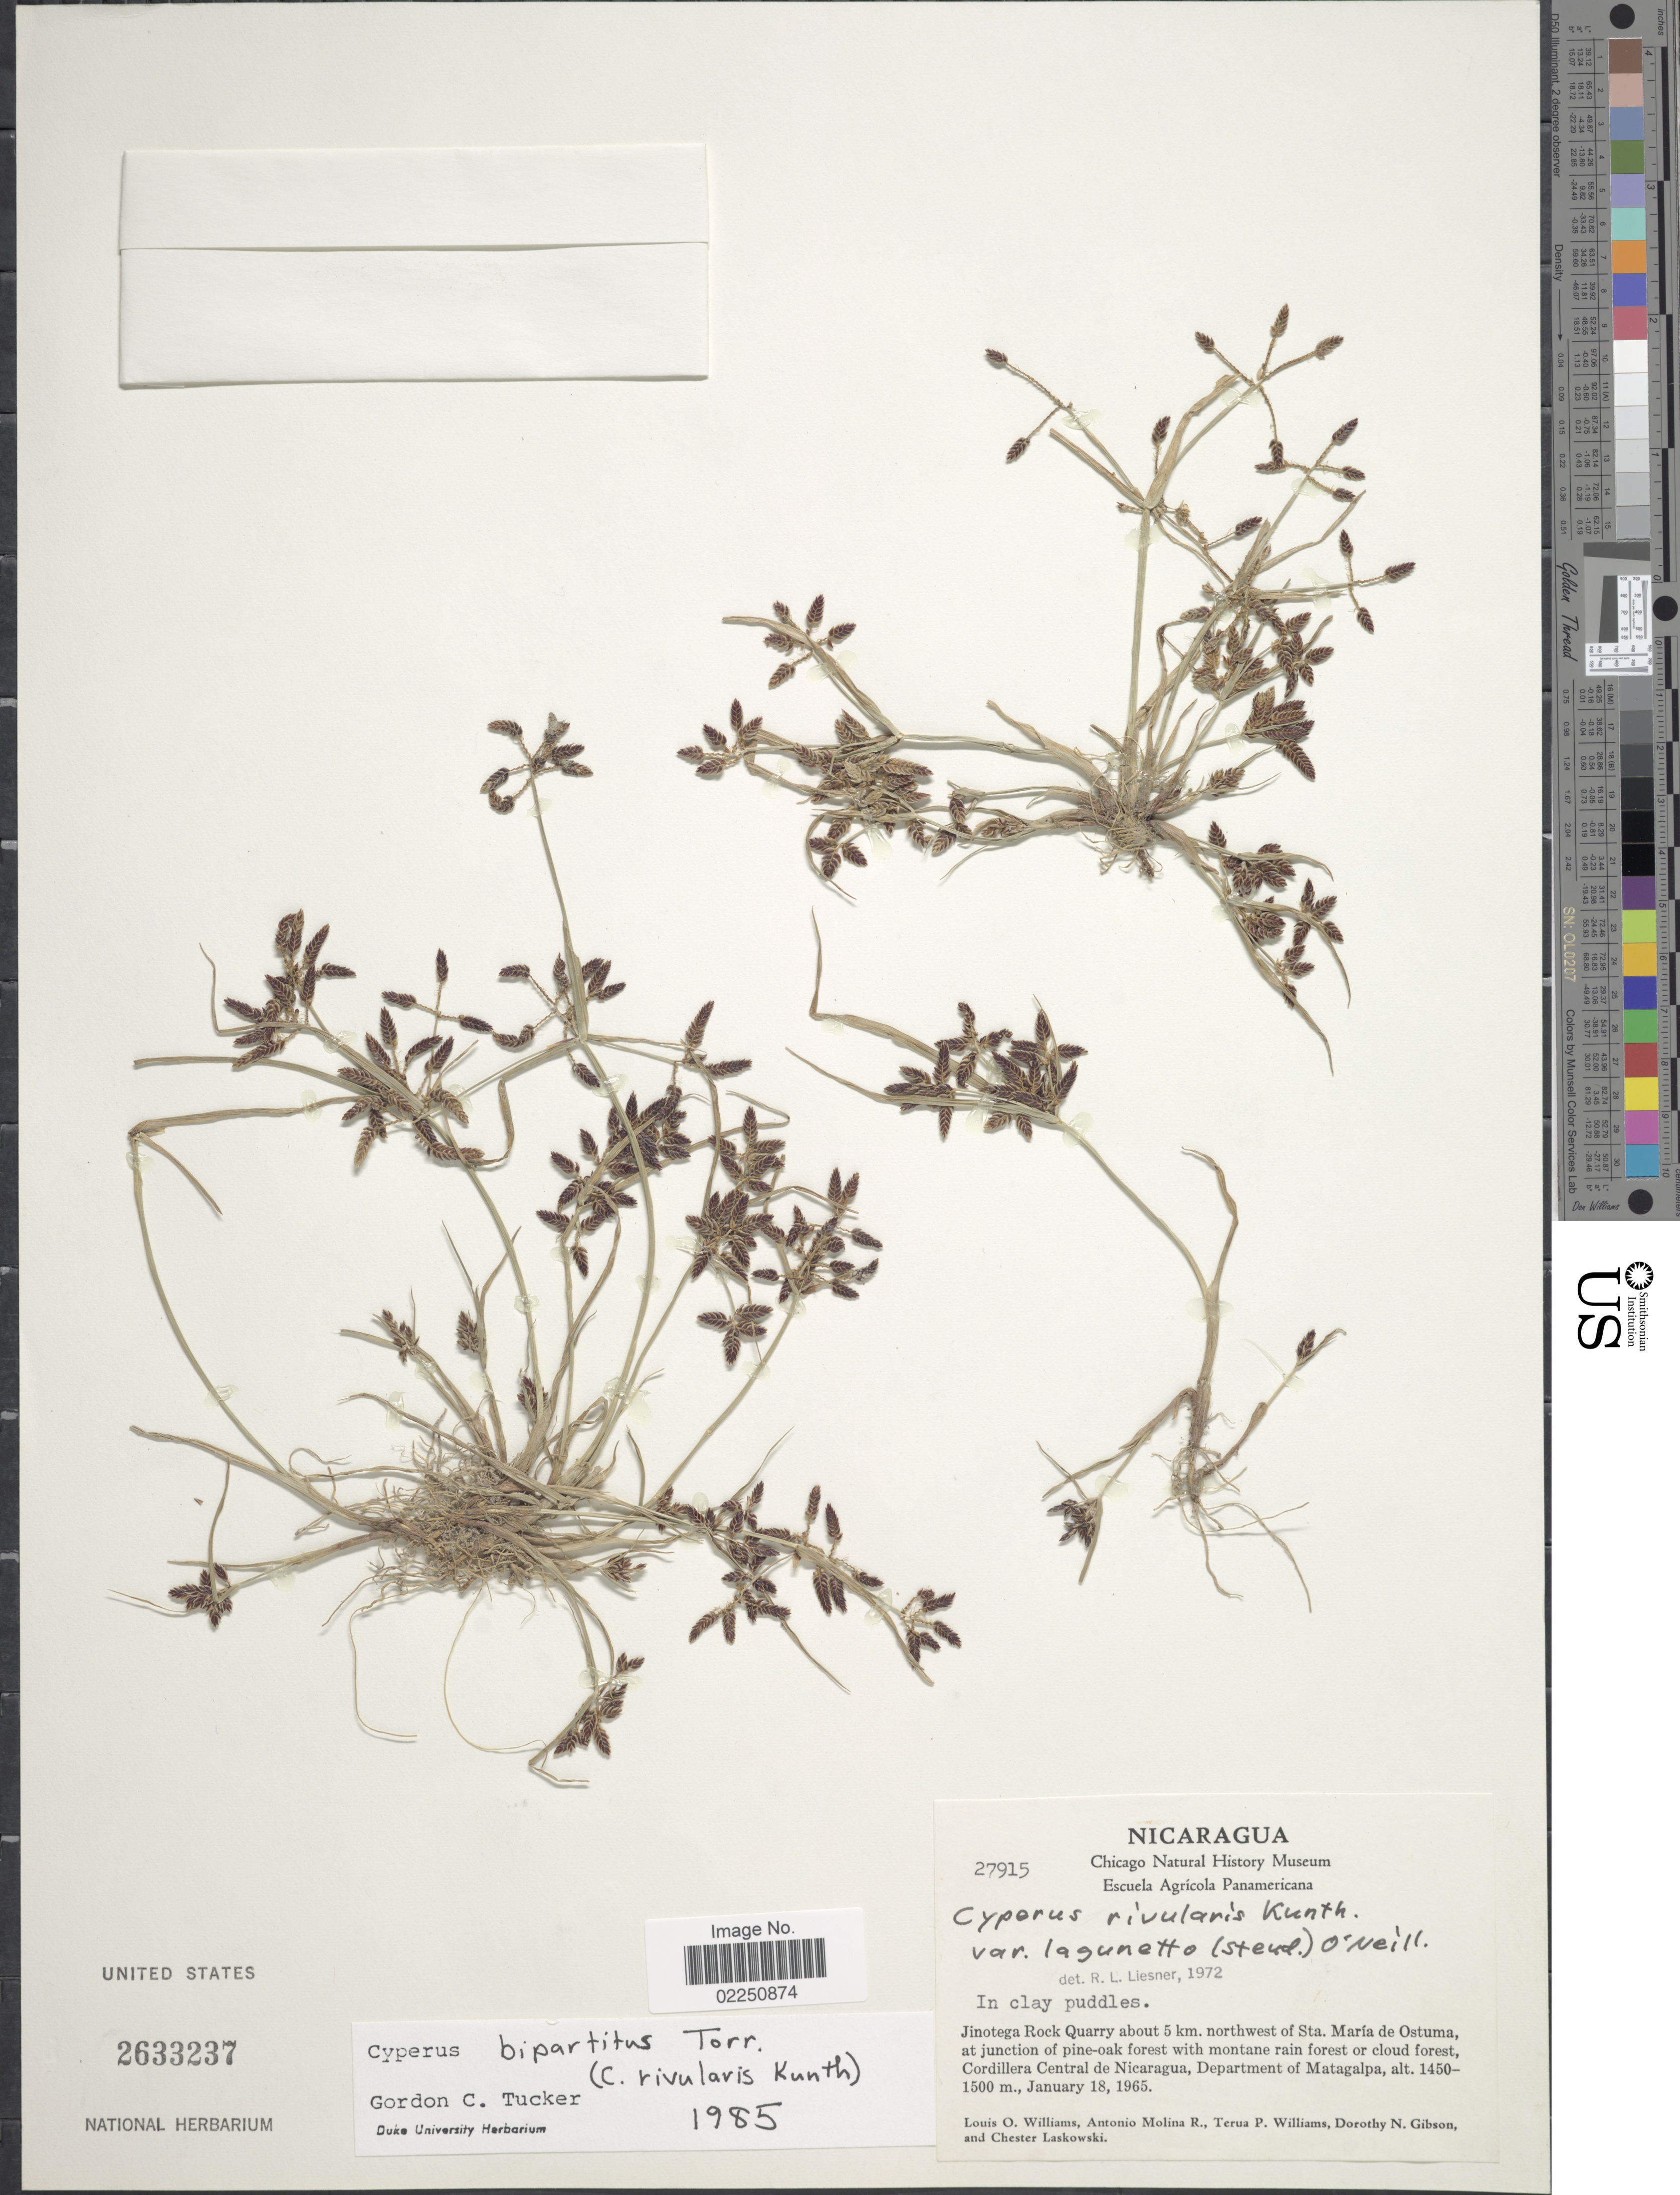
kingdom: Plantae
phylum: Tracheophyta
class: Liliopsida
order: Poales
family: Cyperaceae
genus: Cyperus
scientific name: Cyperus bipartitus Torr.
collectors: L. O. Williams, A. Molina R., T. P. Williams, D. N. Gibson & C. Laskowski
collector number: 27915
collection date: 1965-01-18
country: Nicaragua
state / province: Matagalpa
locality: Jinotega Rock Quarry about 5 km. northwest of Sta. Maria de Ostuma, at junction of pine-oak forest with montane rain forest or cloud forest, Cordillera Central de Nicaragua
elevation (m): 1450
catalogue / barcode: US 2633237